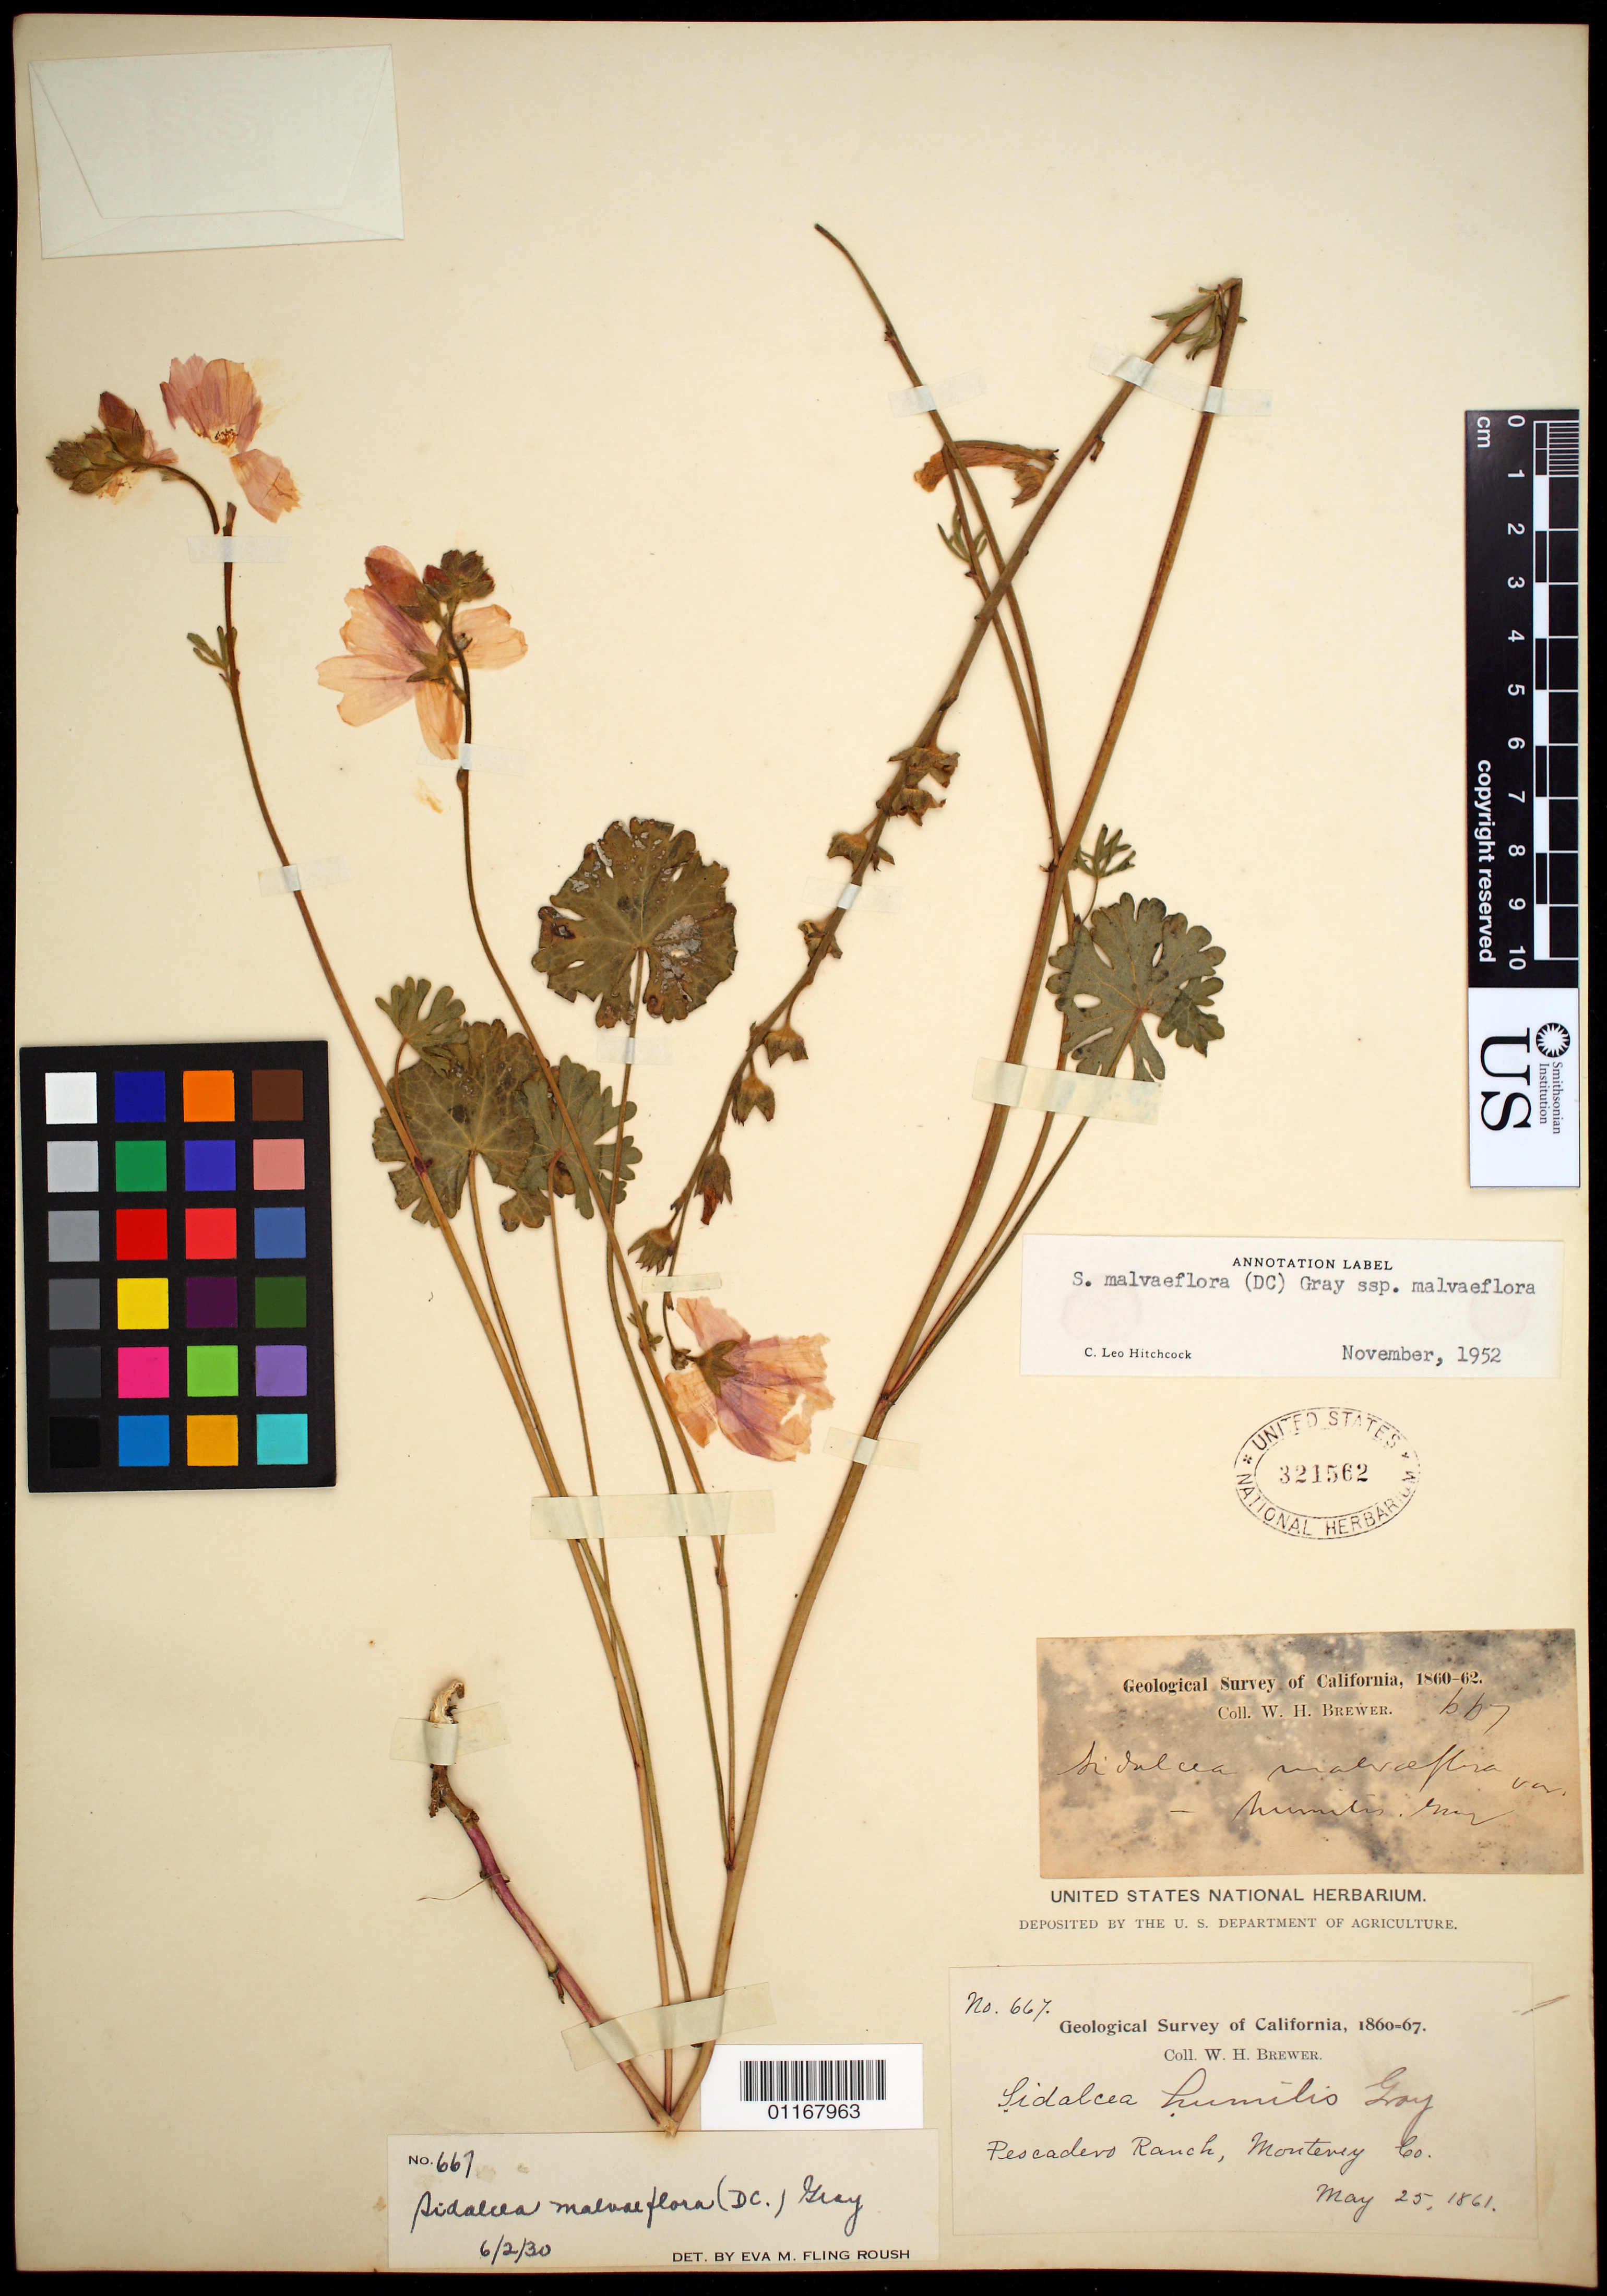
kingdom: Plantae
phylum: Tracheophyta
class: Magnoliopsida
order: Malvales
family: Malvaceae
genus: Sidalcea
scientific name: Sidalcea malviflora subsp. malviflora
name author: (DC.) A. Gray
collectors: W. H. Brewer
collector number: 667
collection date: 1861-05-25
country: United States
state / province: California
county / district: Monterey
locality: Pescadero Ranch.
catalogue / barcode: US 321562